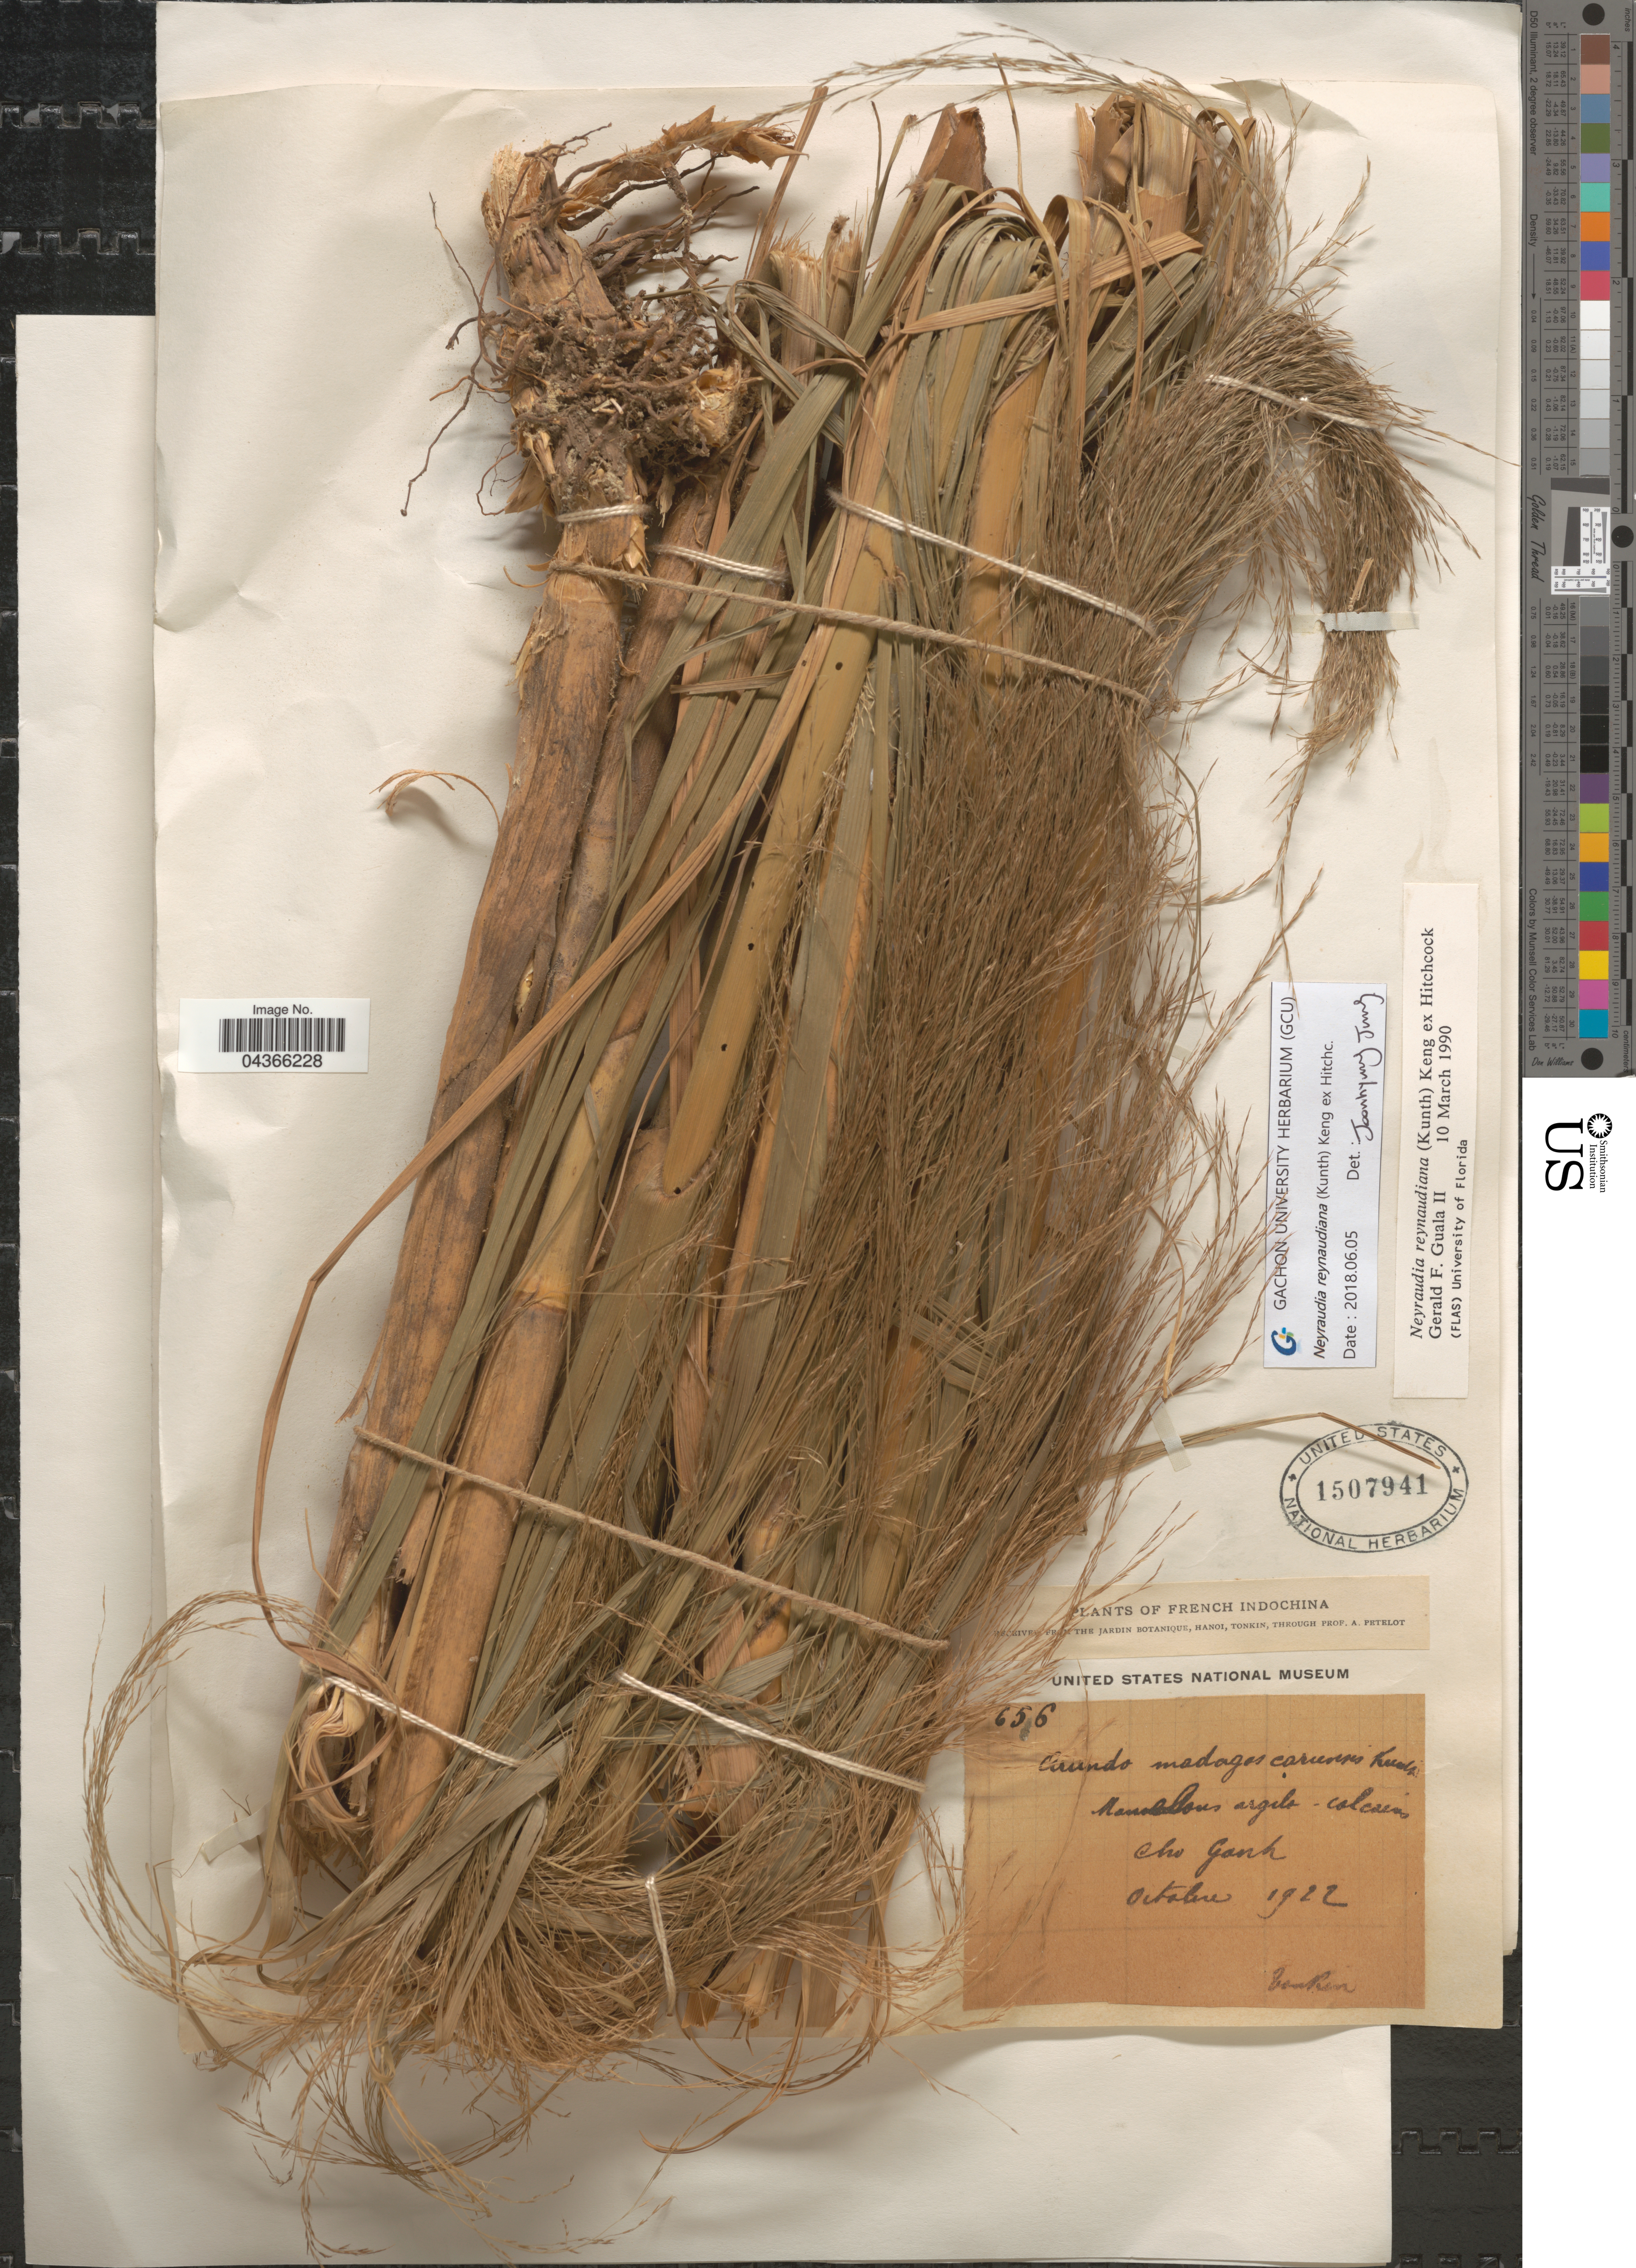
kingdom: Plantae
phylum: Tracheophyta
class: Liliopsida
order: Poales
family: Poaceae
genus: Neyraudia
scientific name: Neyraudia reynaudiana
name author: (Kunth) Keng ex Hitchc.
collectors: A. Petelot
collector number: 656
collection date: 1922-10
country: Vietnam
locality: French Indochina. Cho Ganh. Tonkin.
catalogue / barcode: US 1507941